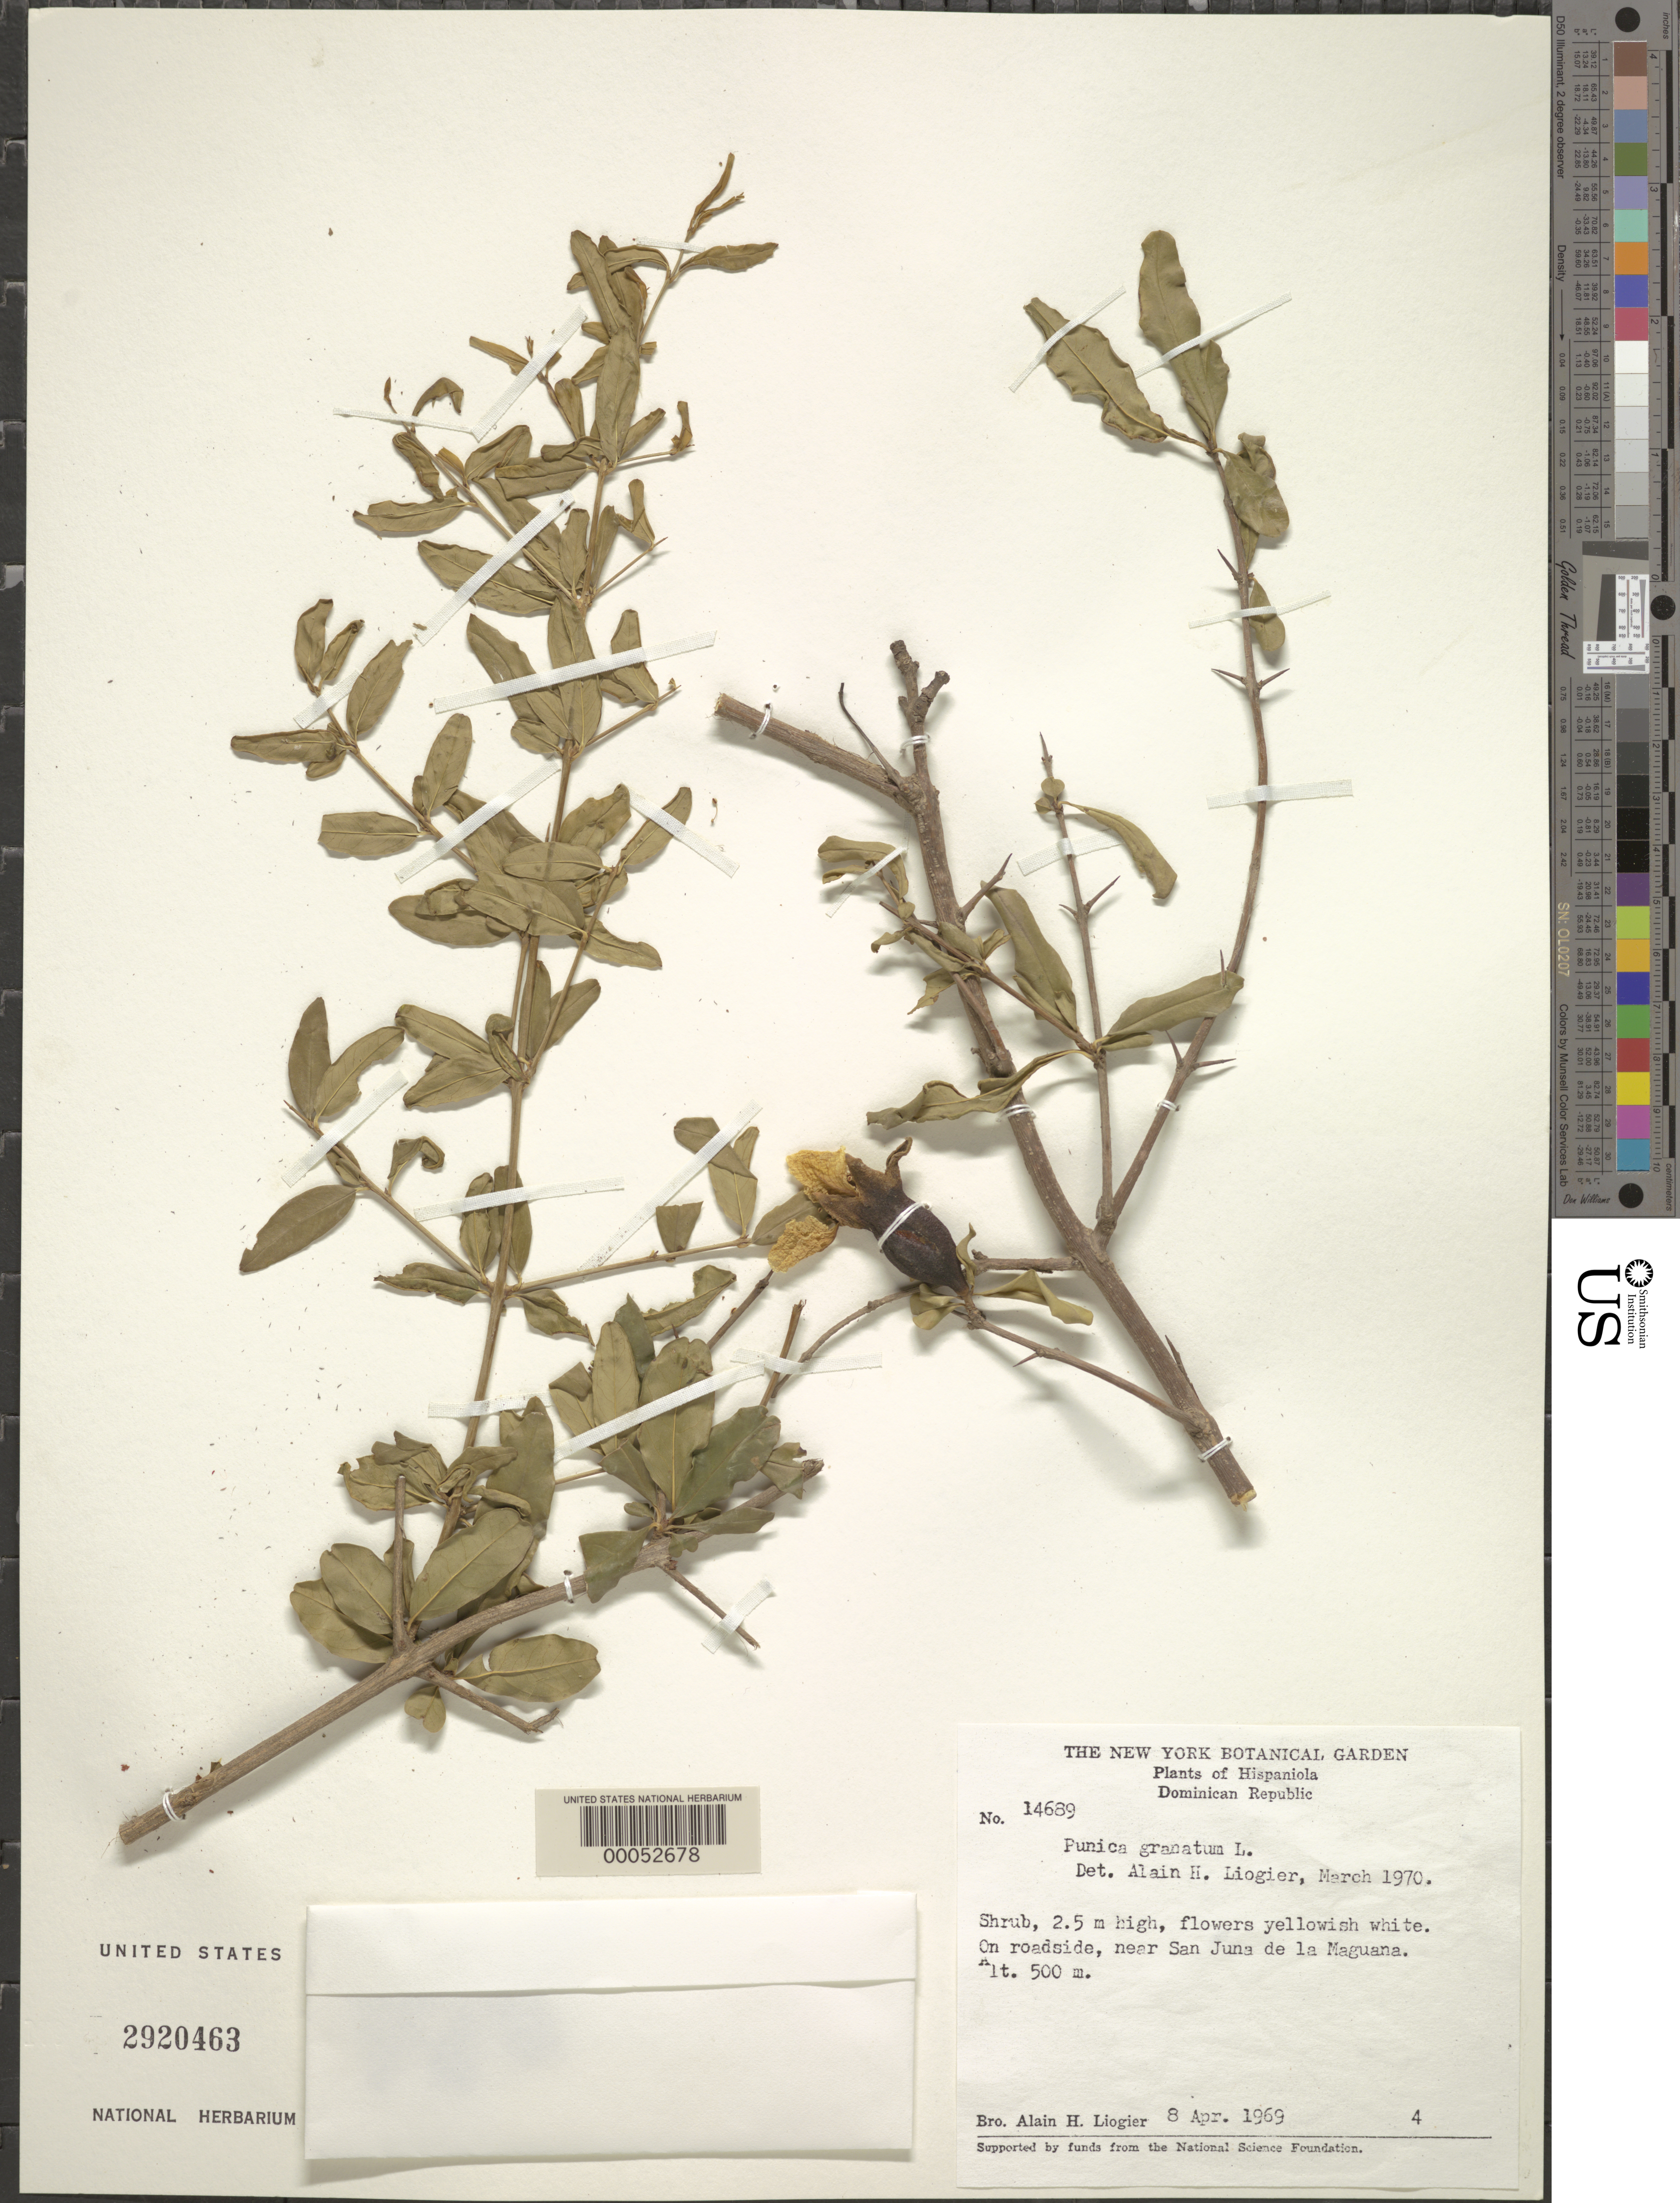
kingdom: Plantae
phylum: Tracheophyta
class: Magnoliopsida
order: Myrtales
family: Lythraceae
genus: Punica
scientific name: Punica granatum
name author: L.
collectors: A. H. Liogier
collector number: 14689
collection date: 1969-04-08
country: Dominican Republic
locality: Hispaniola. On roadside, near San Juna de la Maguana.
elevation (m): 500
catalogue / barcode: US 2920463